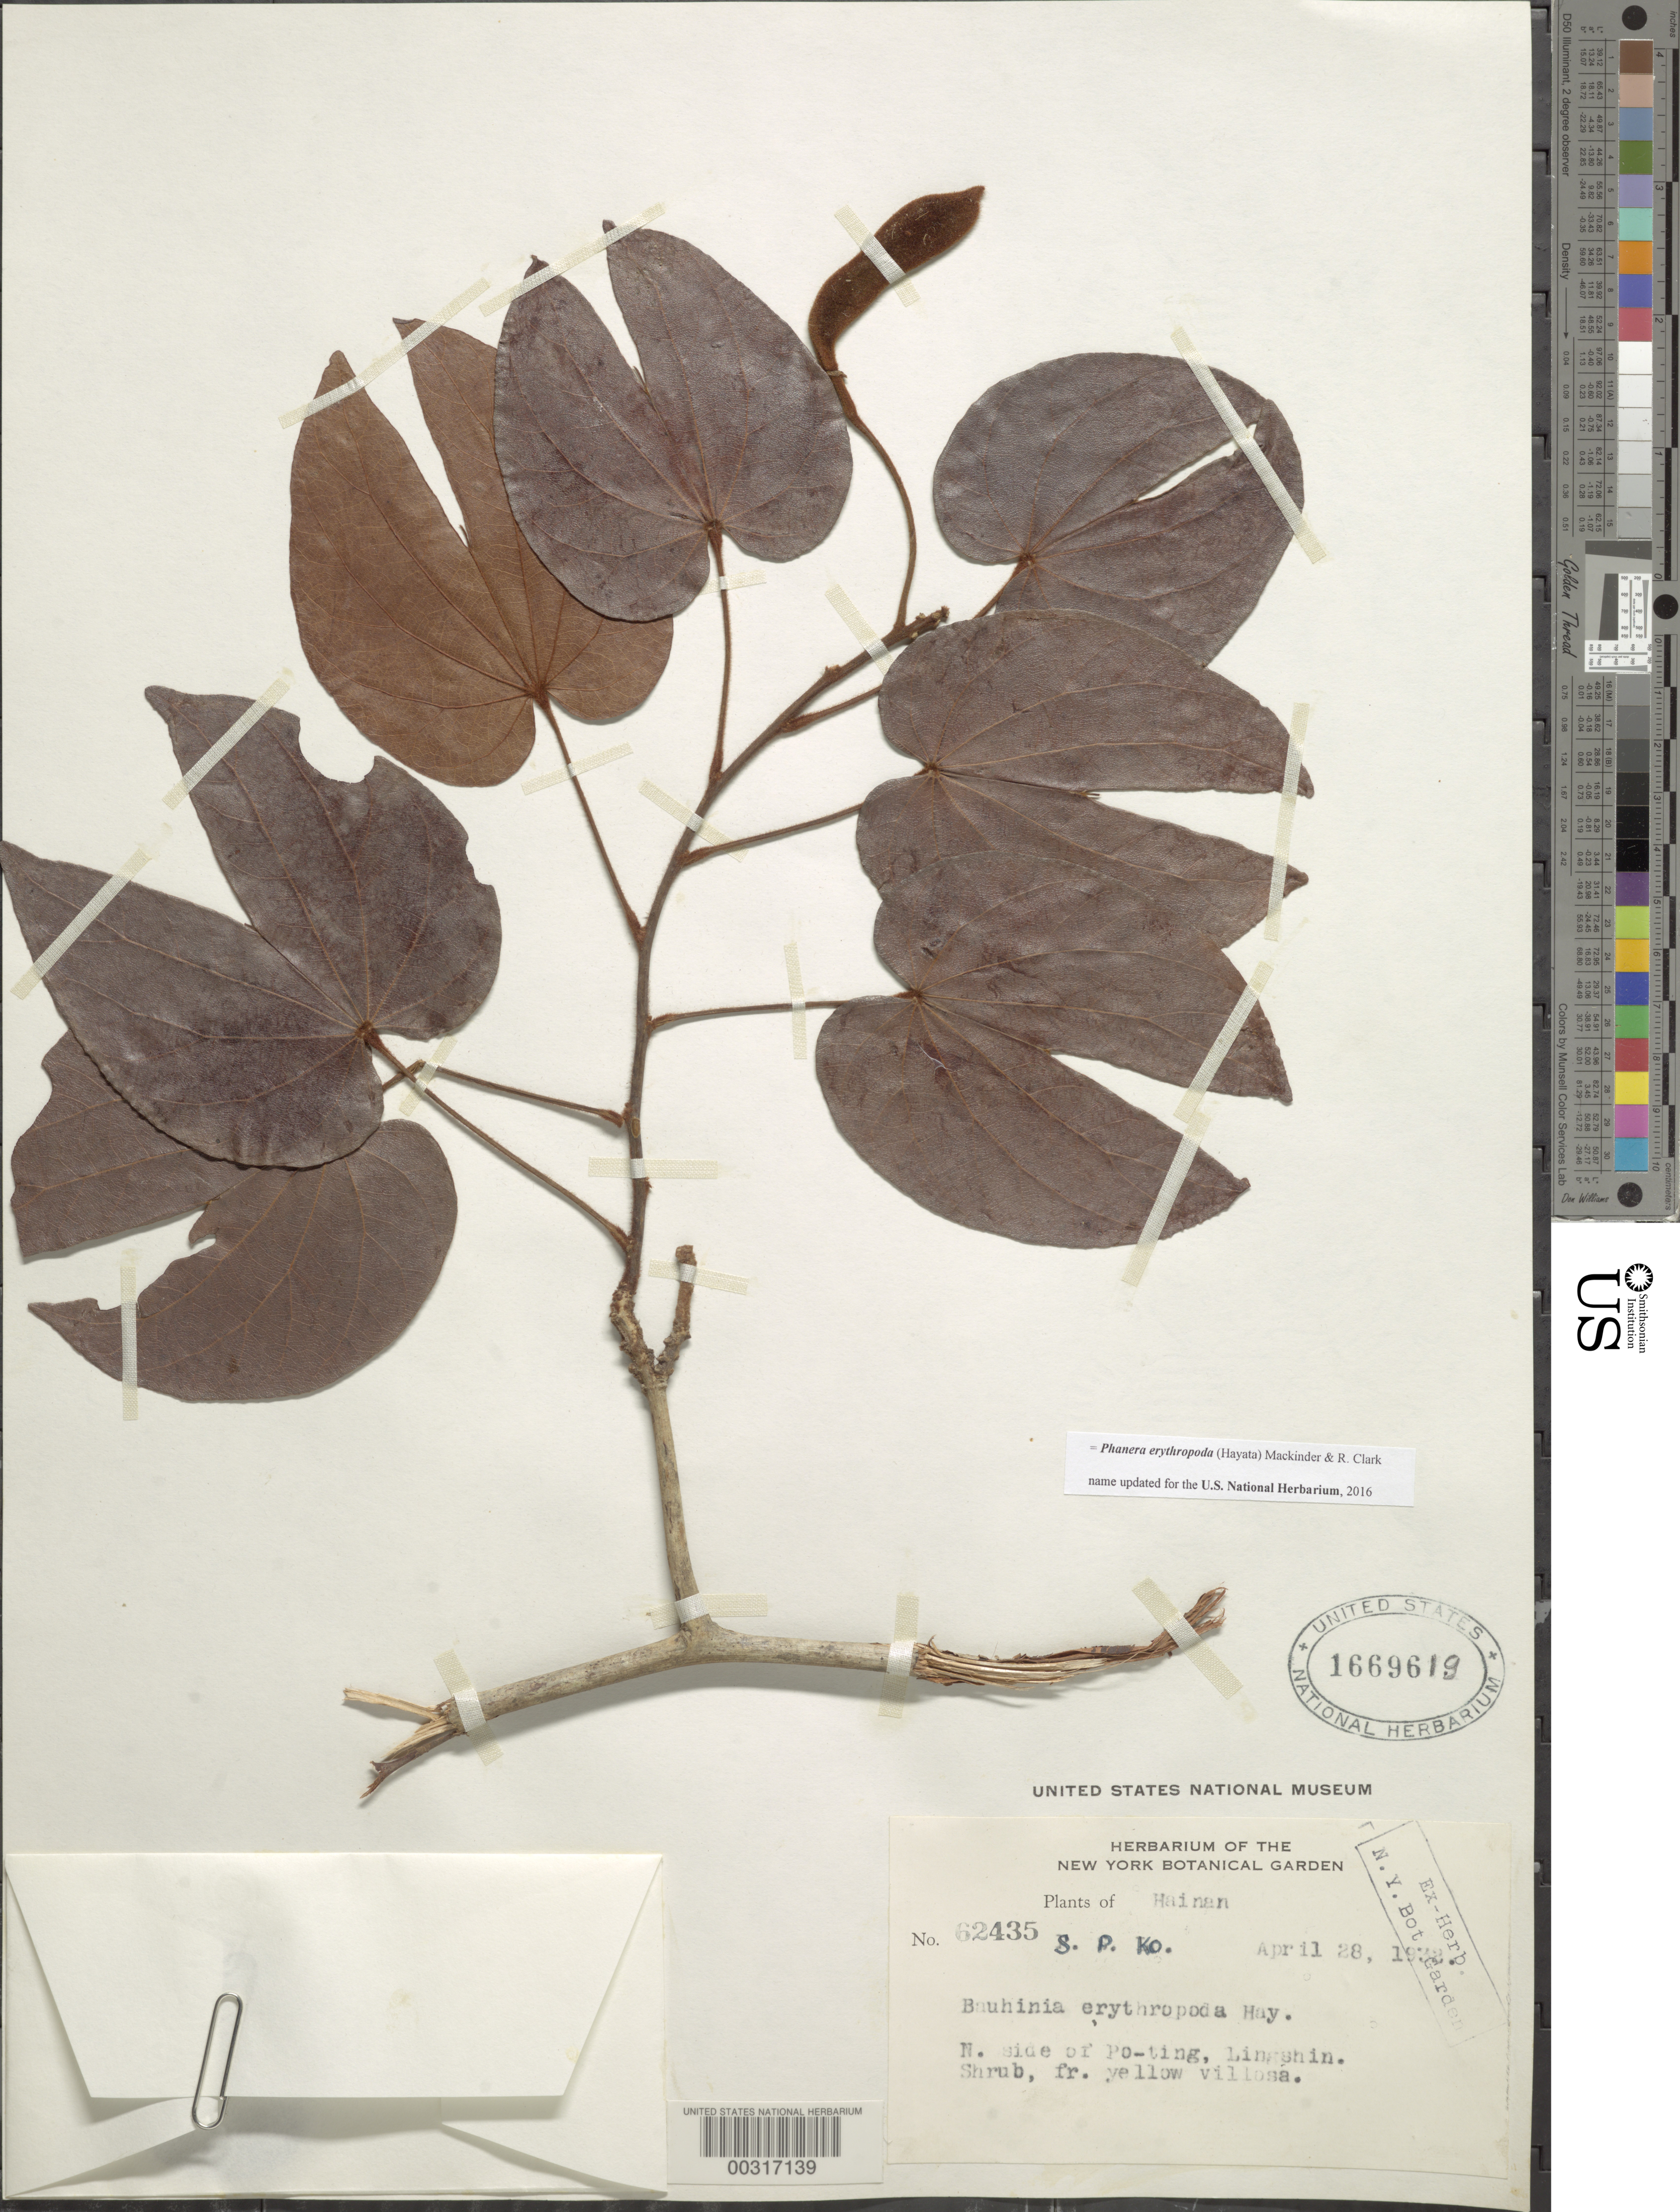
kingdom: Plantae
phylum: Tracheophyta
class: Magnoliopsida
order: Fabales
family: Fabaceae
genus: Phanera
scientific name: Phanera erythropoda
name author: (Hayata) Mackinder & R. Clark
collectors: S. P. Ko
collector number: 62435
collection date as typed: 28 Apr 1932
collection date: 1932-04-28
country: China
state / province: Hainan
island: Hainan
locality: N side of po-ting, lingshin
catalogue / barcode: US 1669619